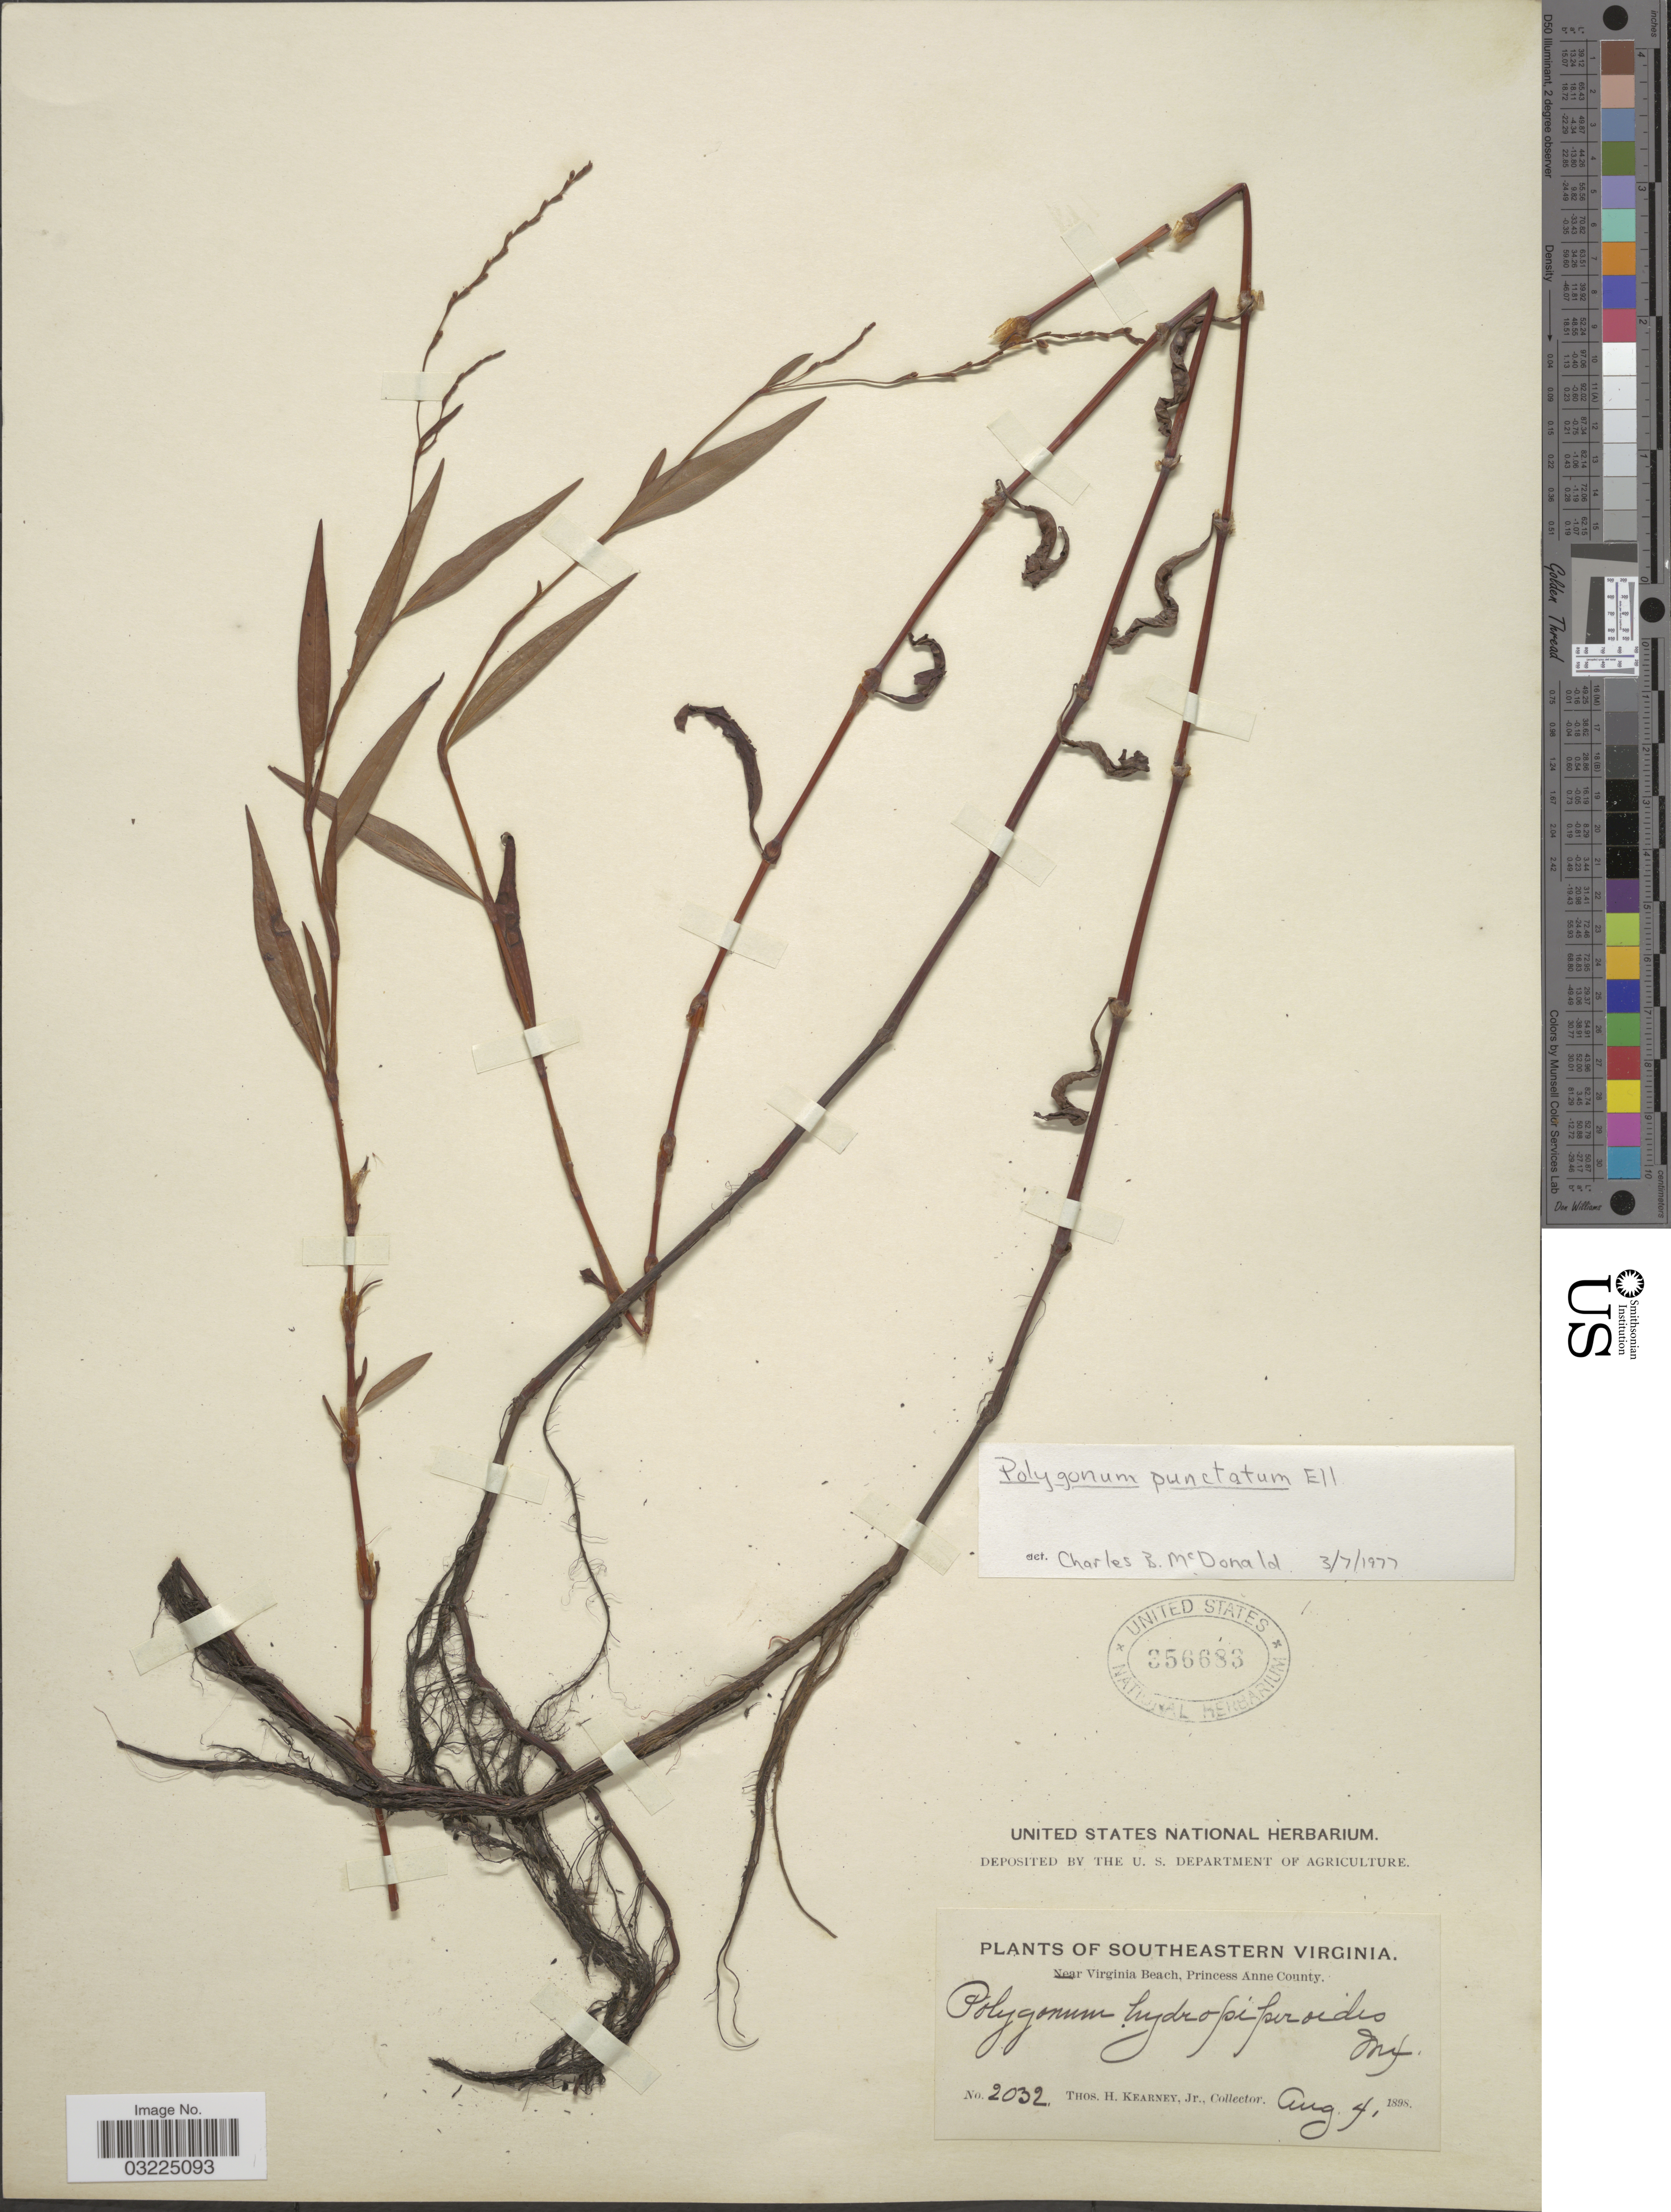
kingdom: Plantae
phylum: Tracheophyta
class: Magnoliopsida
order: Caryophyllales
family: Polygonaceae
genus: Persicaria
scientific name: Persicaria punctata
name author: (Elliott) Small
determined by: Atha, D. E.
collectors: T. H. Kearney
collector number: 2032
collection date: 1898-08-04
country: United States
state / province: Virginia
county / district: City of Virginia Beach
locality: Southeastern Virginia, Virginia Beach, Princess Anne (=historic county name) County.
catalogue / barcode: US 356683